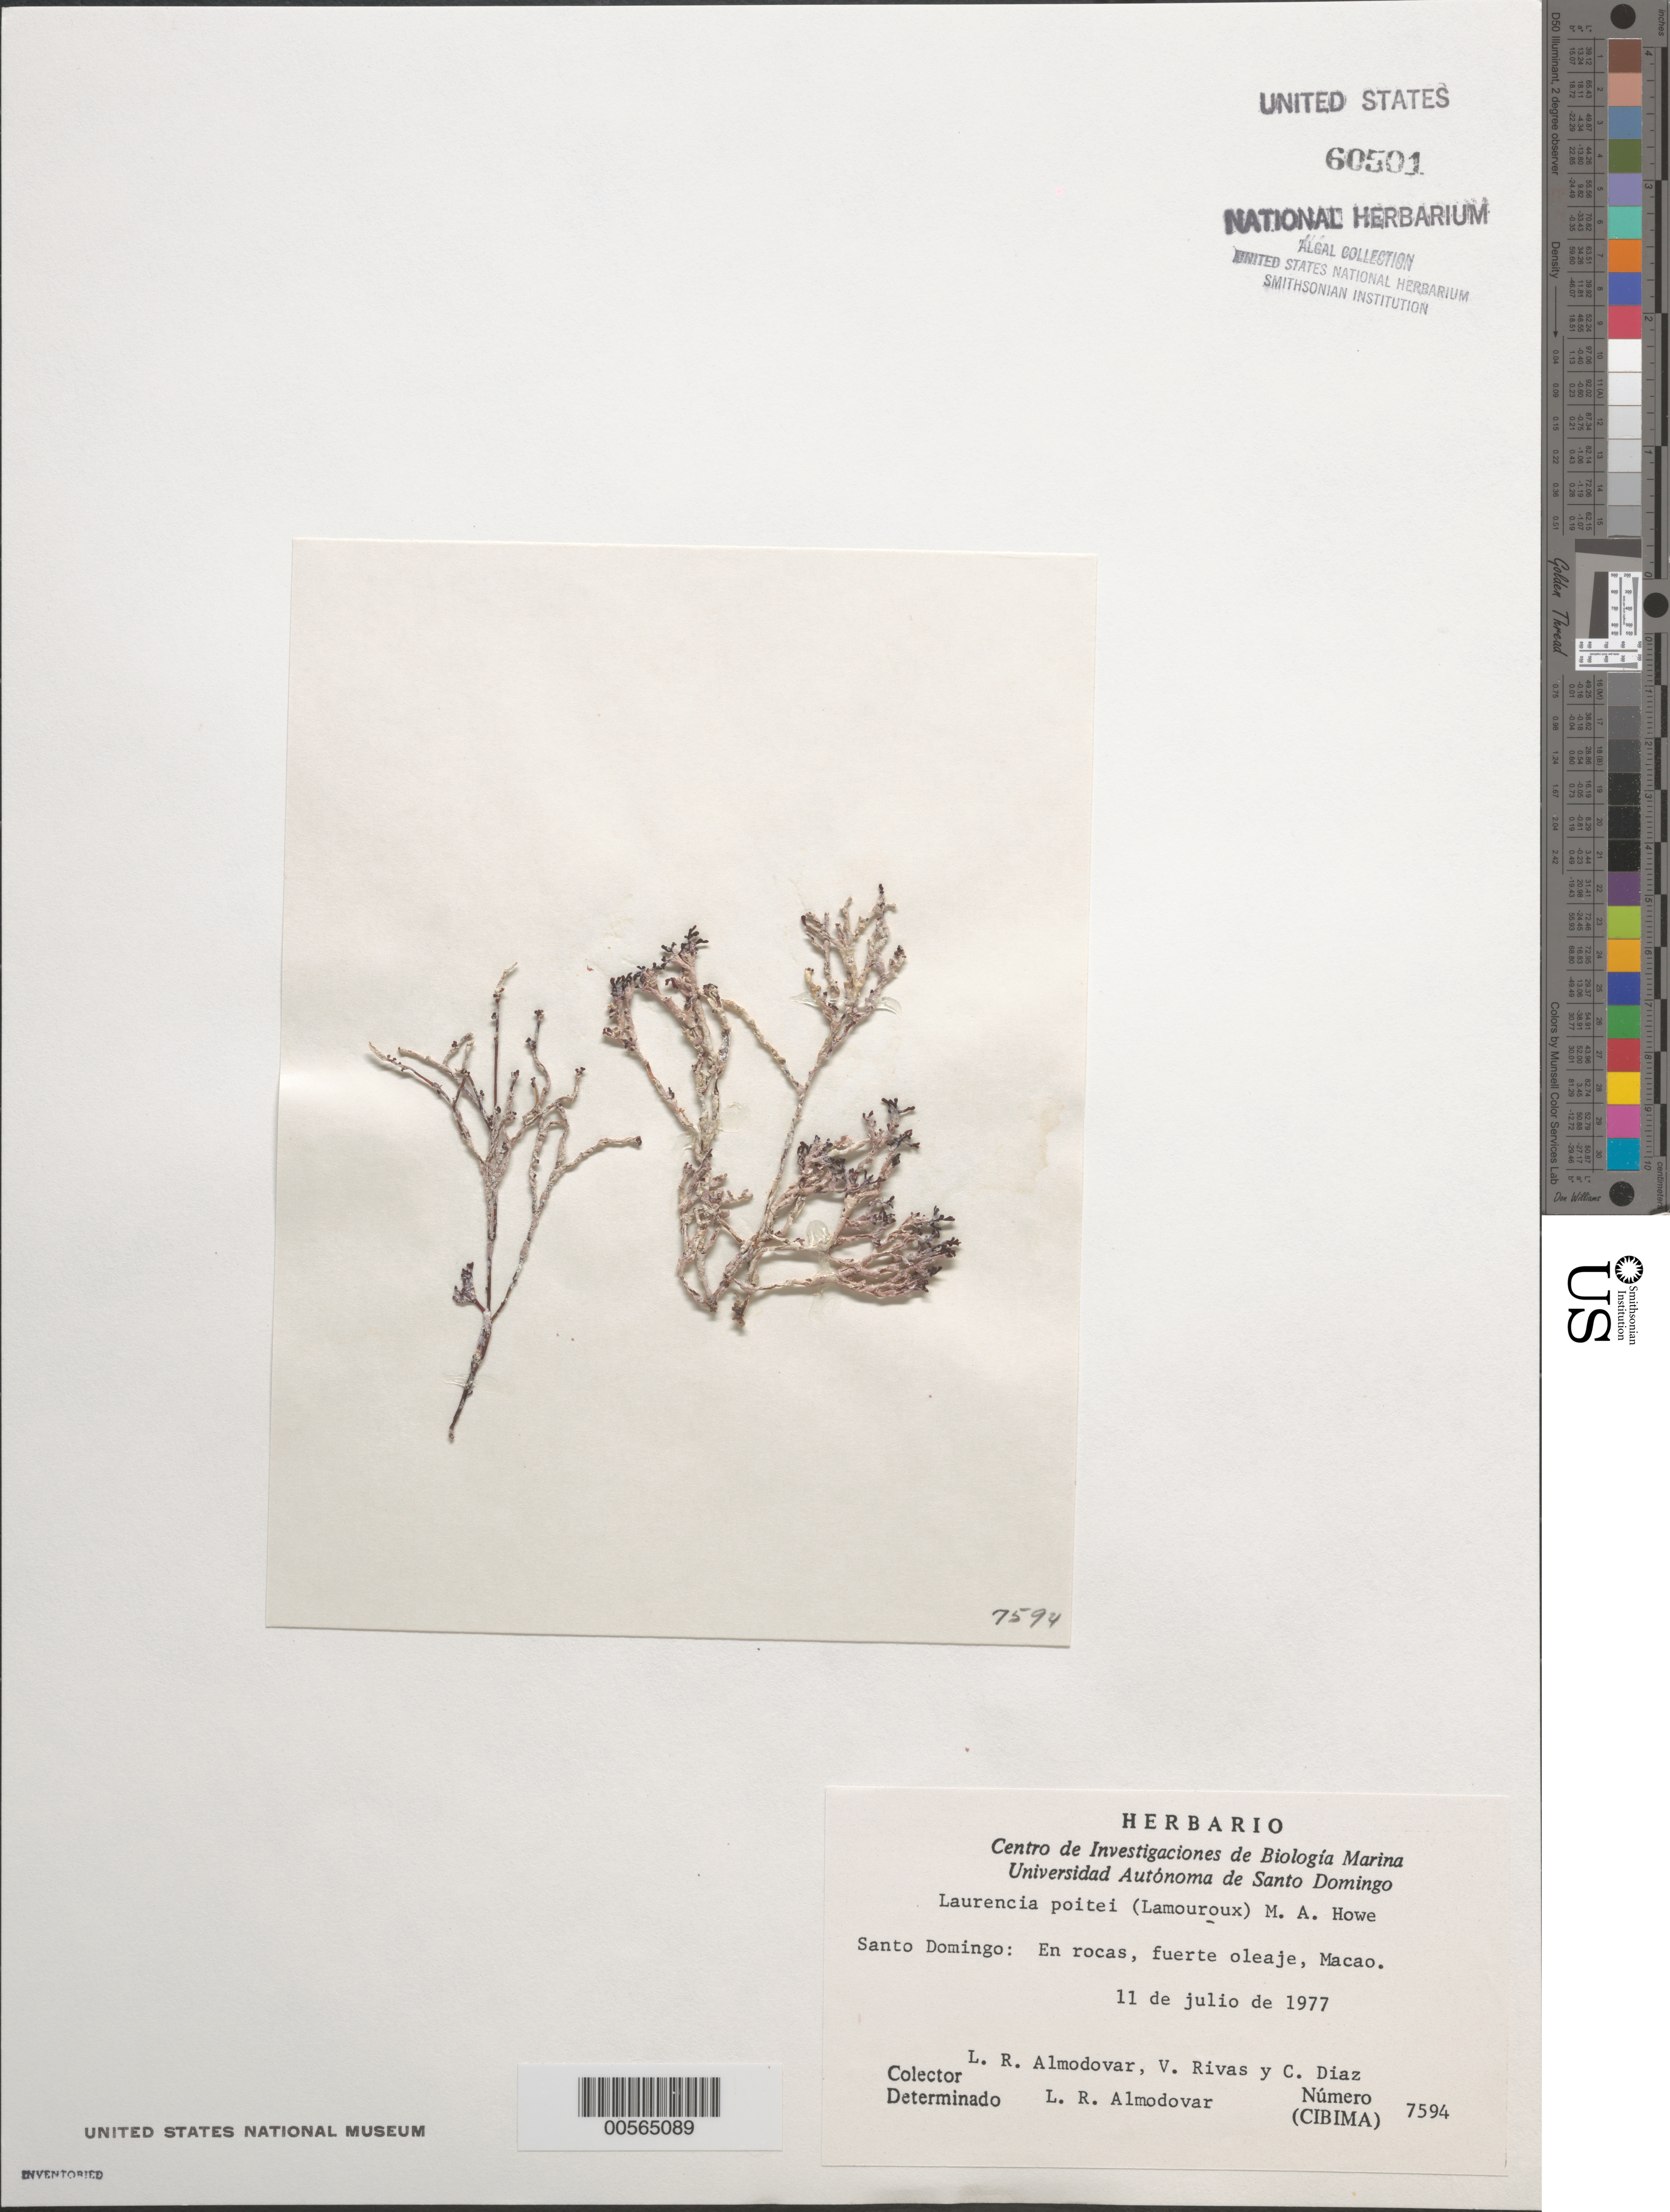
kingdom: Plantae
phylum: Rhodophyta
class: Florideophyceae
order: Ceramiales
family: Rhodomelaceae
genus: Yuzurua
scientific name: Yuzurua poiteaui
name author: (J.V.Lamouroux) Martin-Lescanne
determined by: Brooks, B. L., (BOT), Smithsonian Institution - National Museum of Natural History (UNITED STATES)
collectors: L. Almodovar, V. Rivas & C. Díaz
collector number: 7594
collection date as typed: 11 Jul 1977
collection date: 1977-07-11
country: Dominican Republic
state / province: La Altagracía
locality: Macao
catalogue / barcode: US 60501